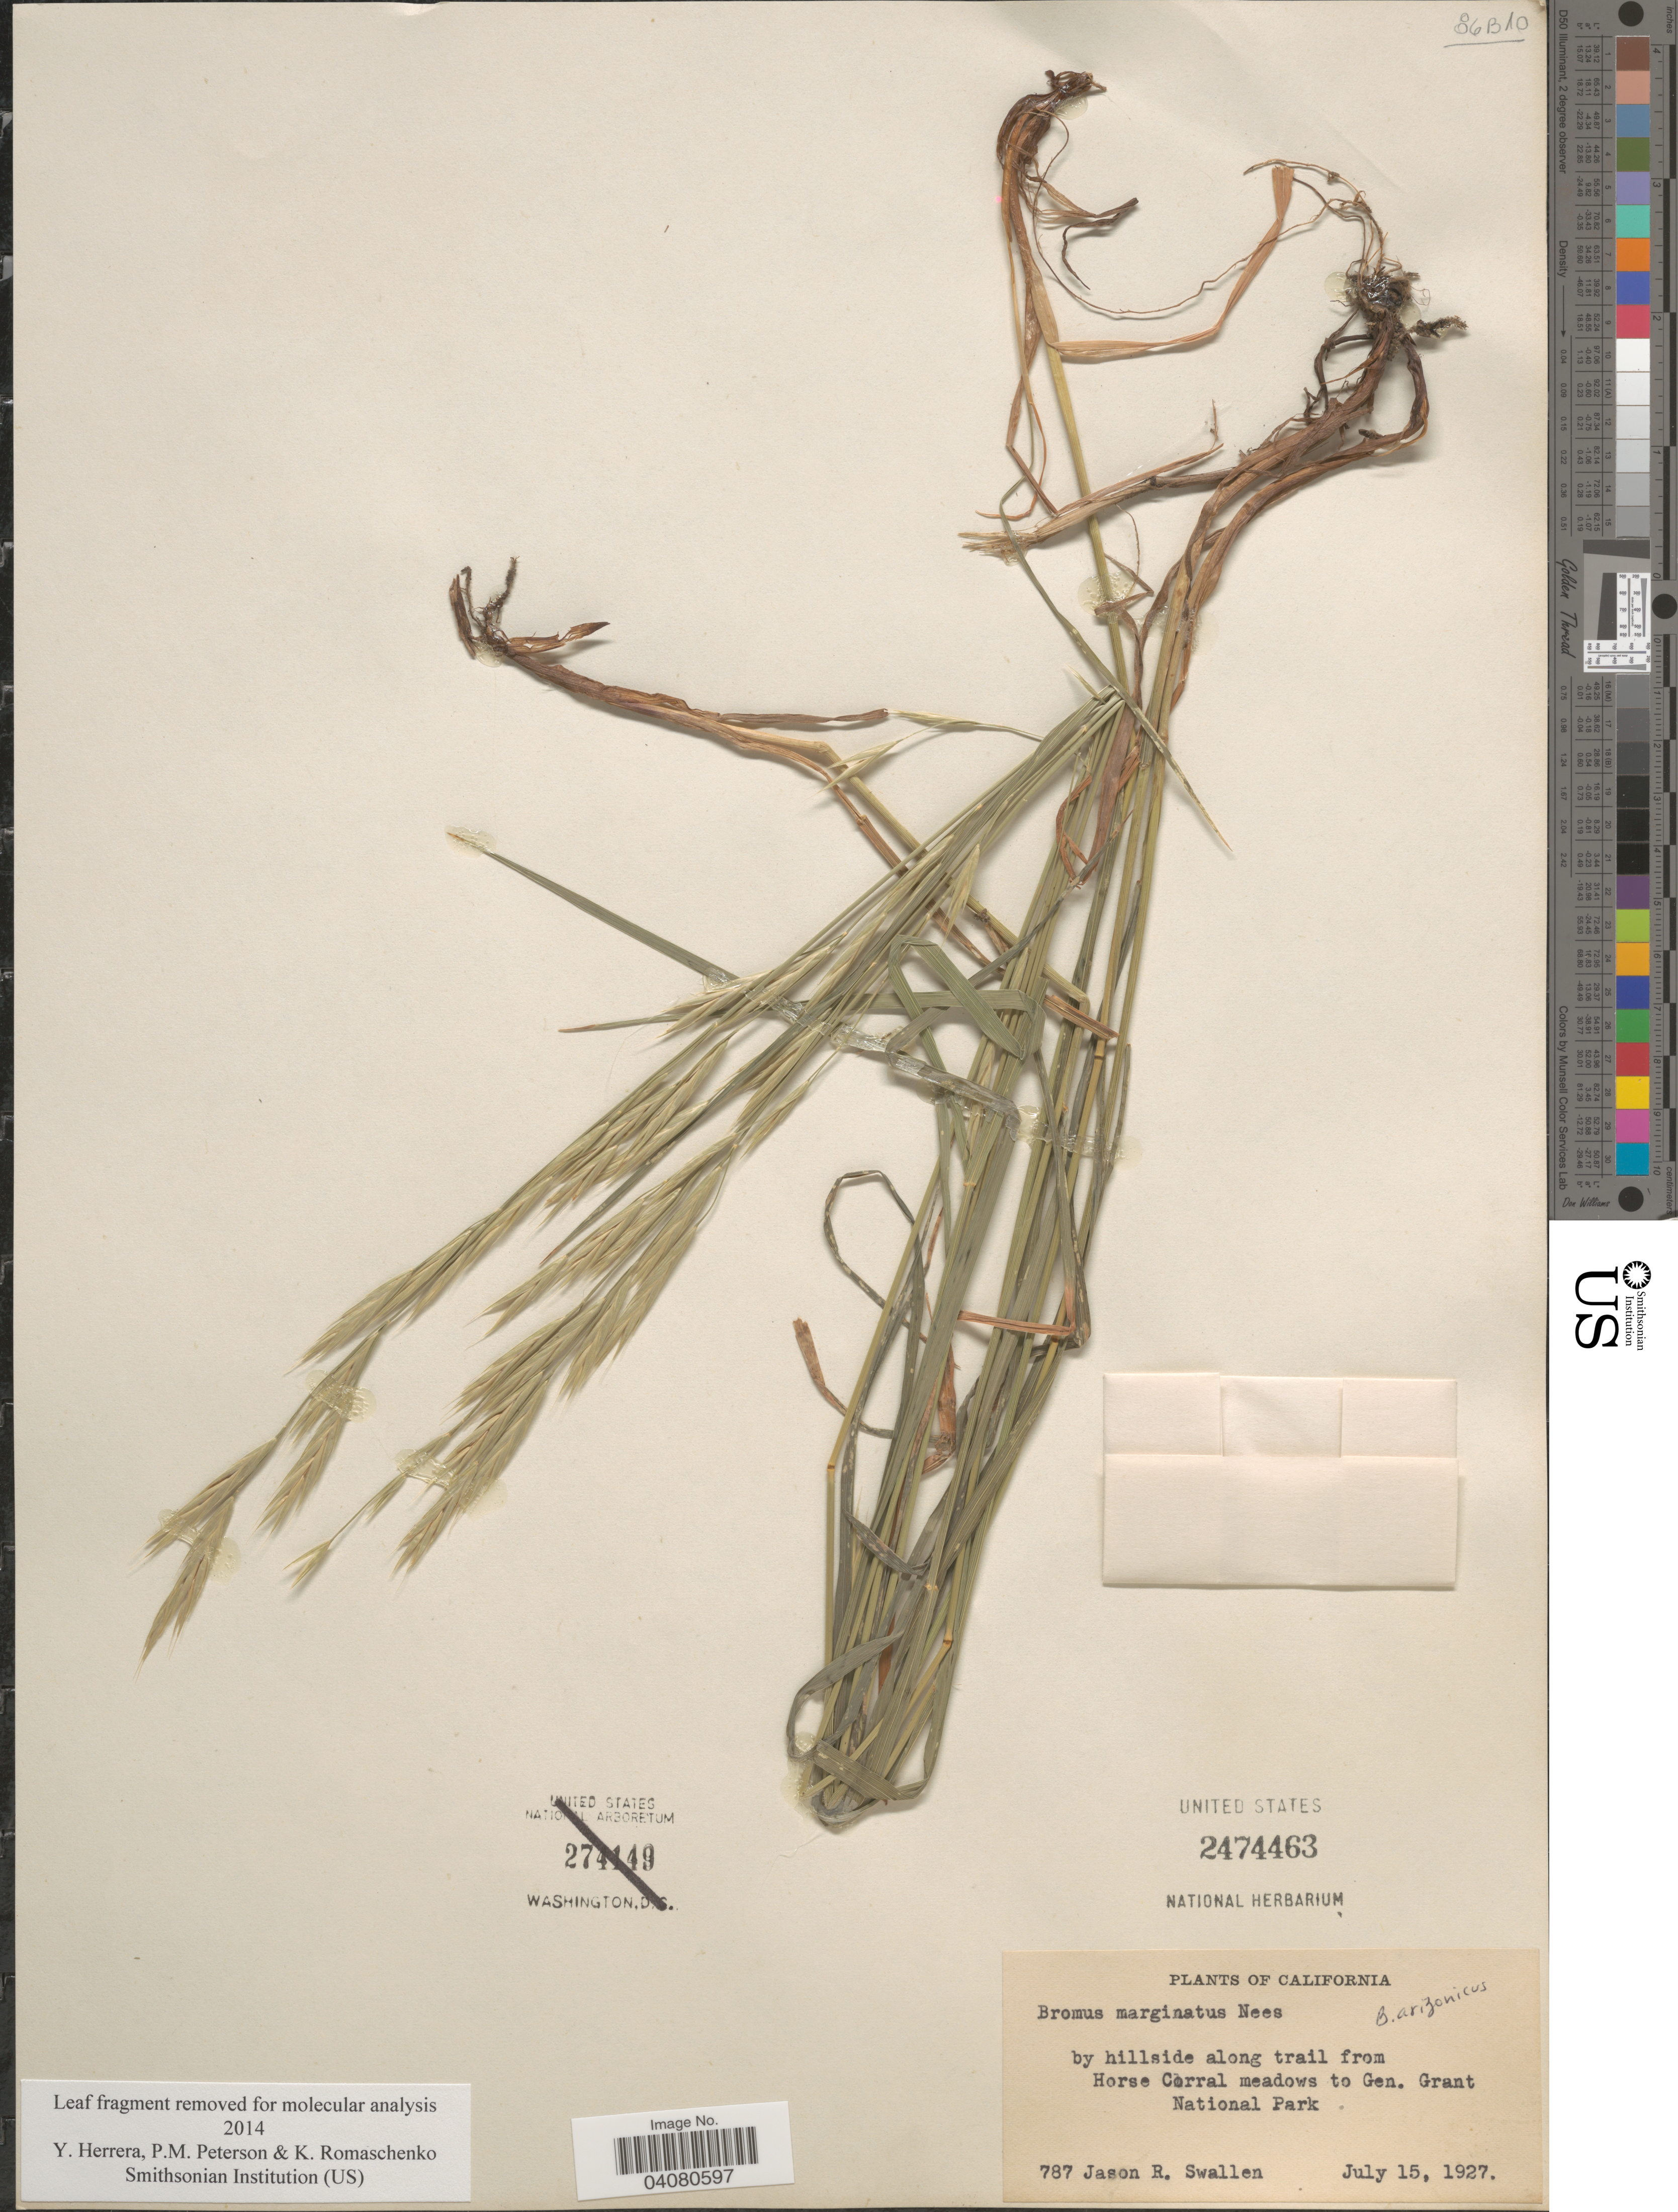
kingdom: Plantae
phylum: Tracheophyta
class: Liliopsida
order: Poales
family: Poaceae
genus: Bromus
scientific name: Bromus arizonicus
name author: (Shear) Stebbins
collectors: J. R. Swallen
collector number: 787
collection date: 1927-07-15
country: United States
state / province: California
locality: By hillside along trail from Horse Corral meadows to Gen. Grant National Park.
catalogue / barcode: US 2474463